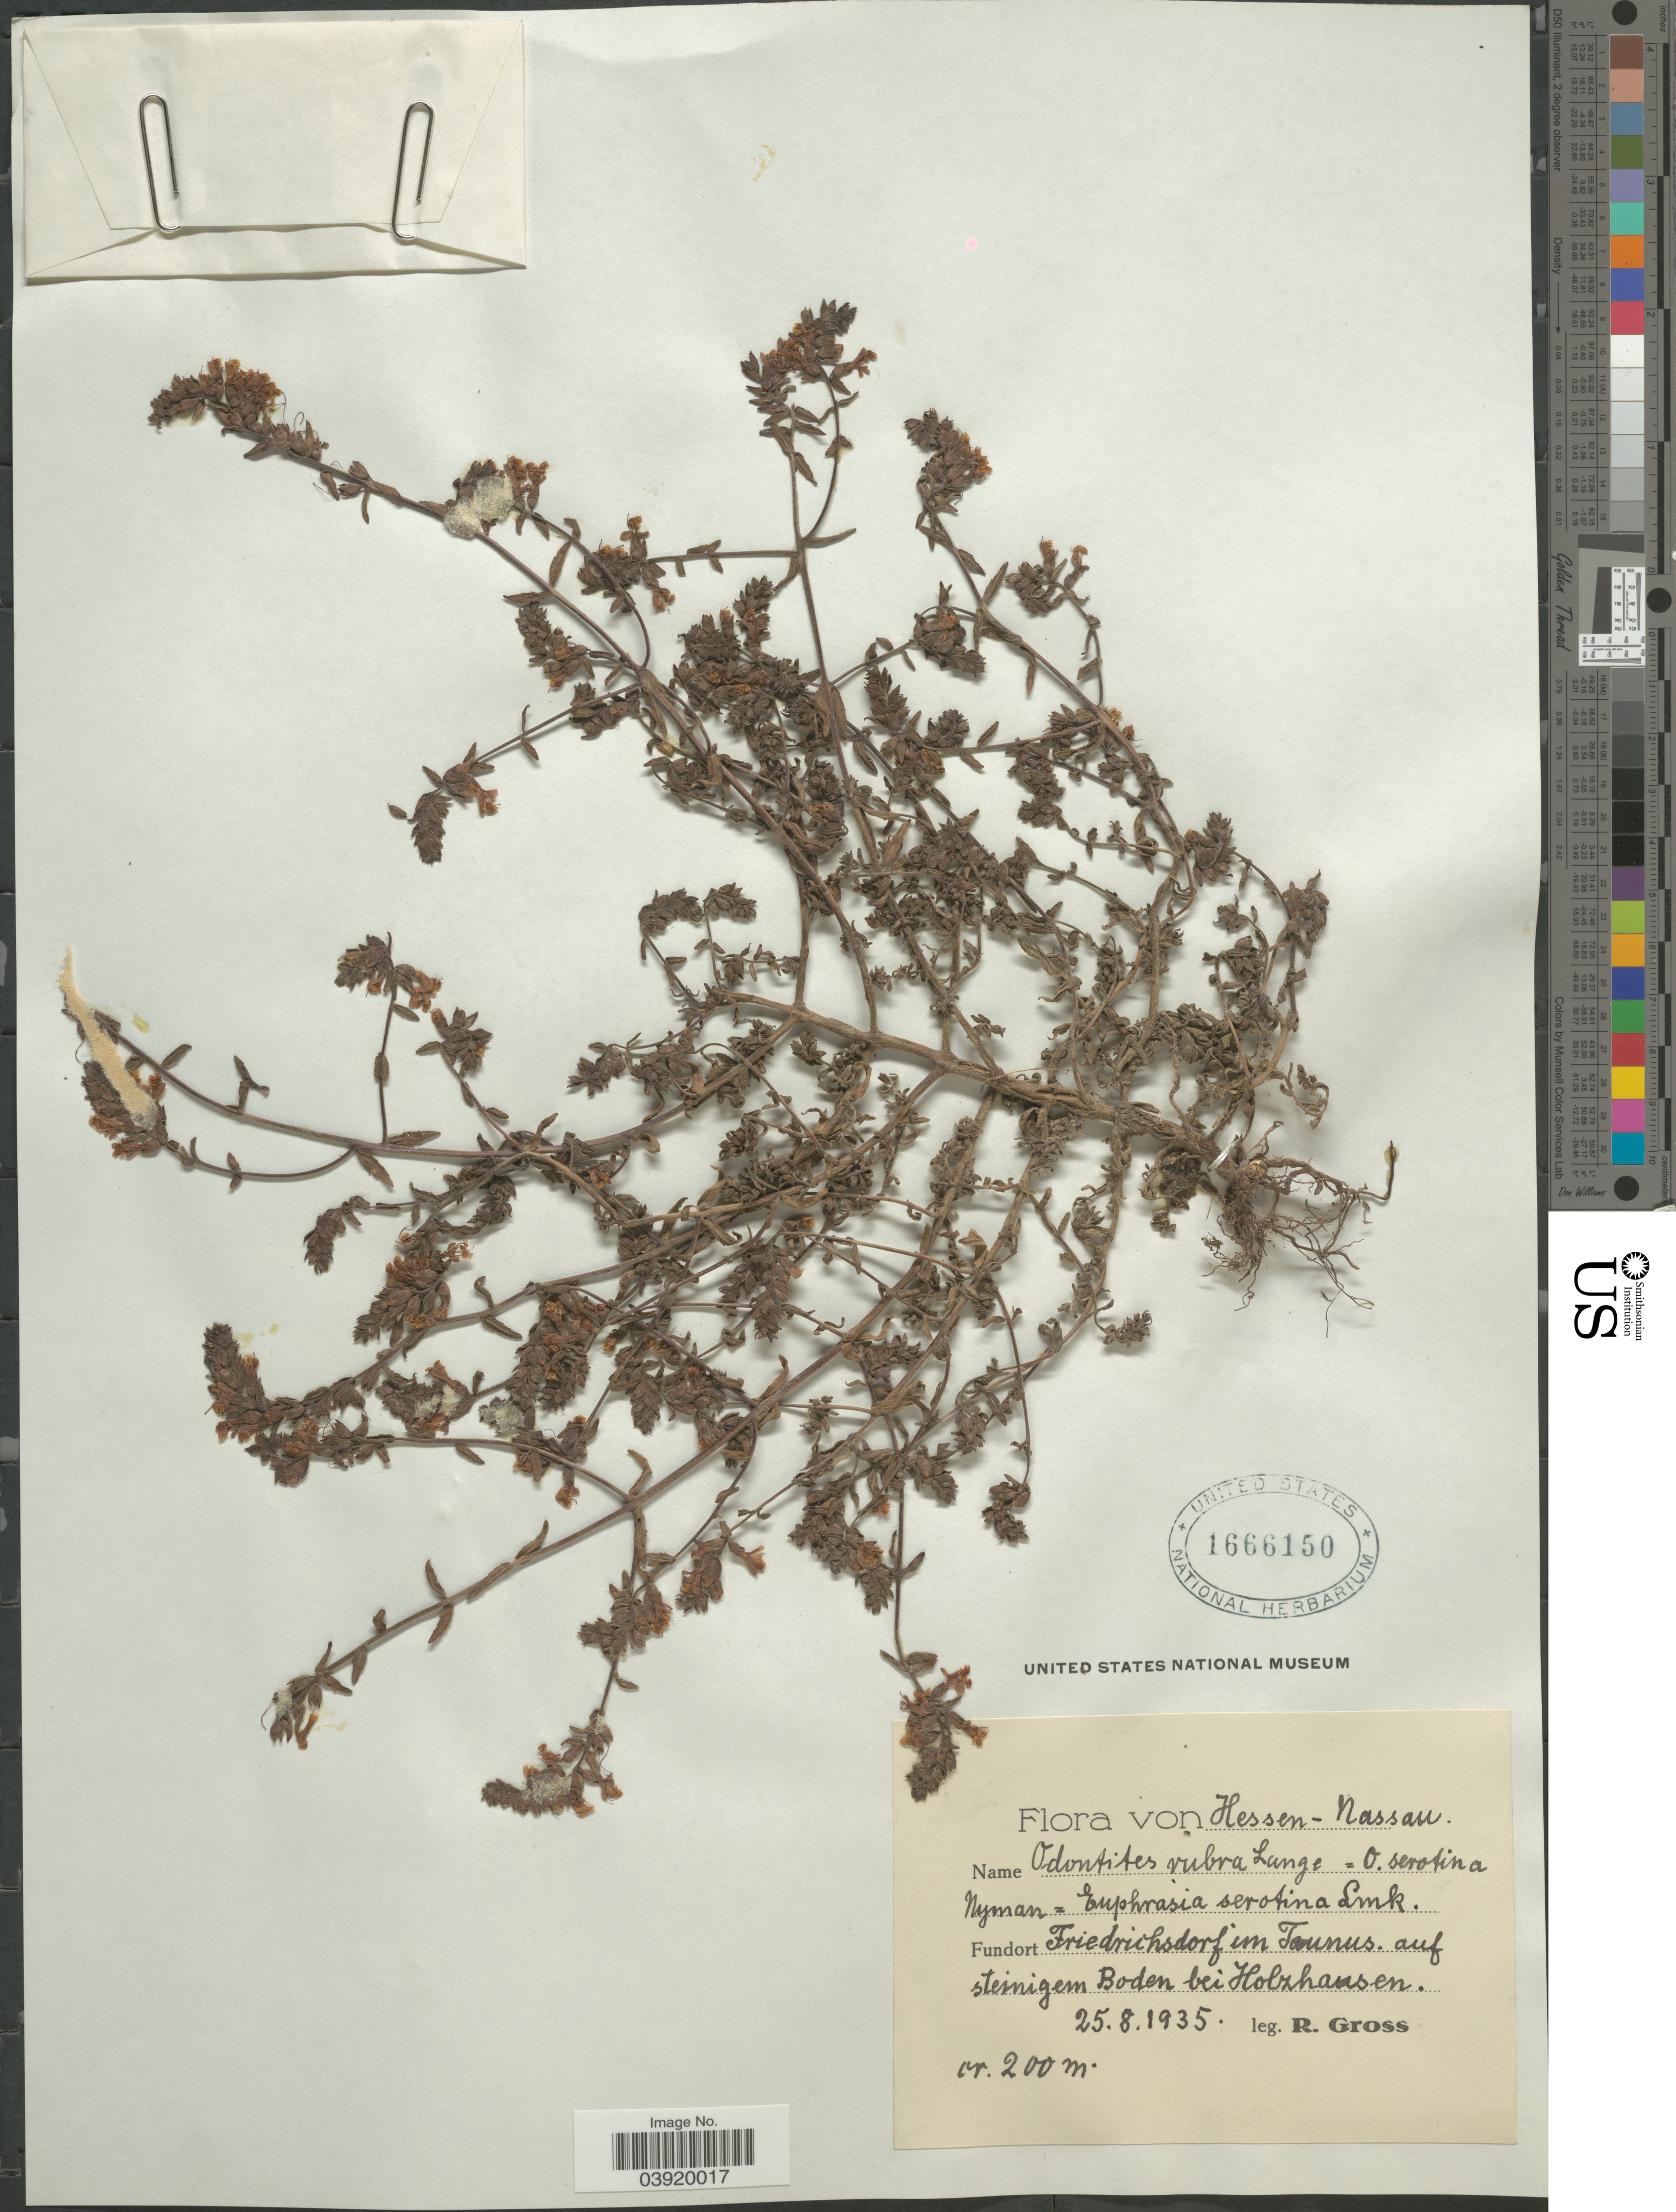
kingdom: Plantae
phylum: Tracheophyta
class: Magnoliopsida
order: Lamiales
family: Orobanchaceae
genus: Odontites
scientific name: Odontites vulgaris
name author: Moench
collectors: R. Gross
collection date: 1935-08-25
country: Germany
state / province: Hesse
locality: Hessen - Nassau. Friedrichsdorf im Taunus auf steinigen Boden bei Holzhausen.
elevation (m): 200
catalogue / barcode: US 1666150